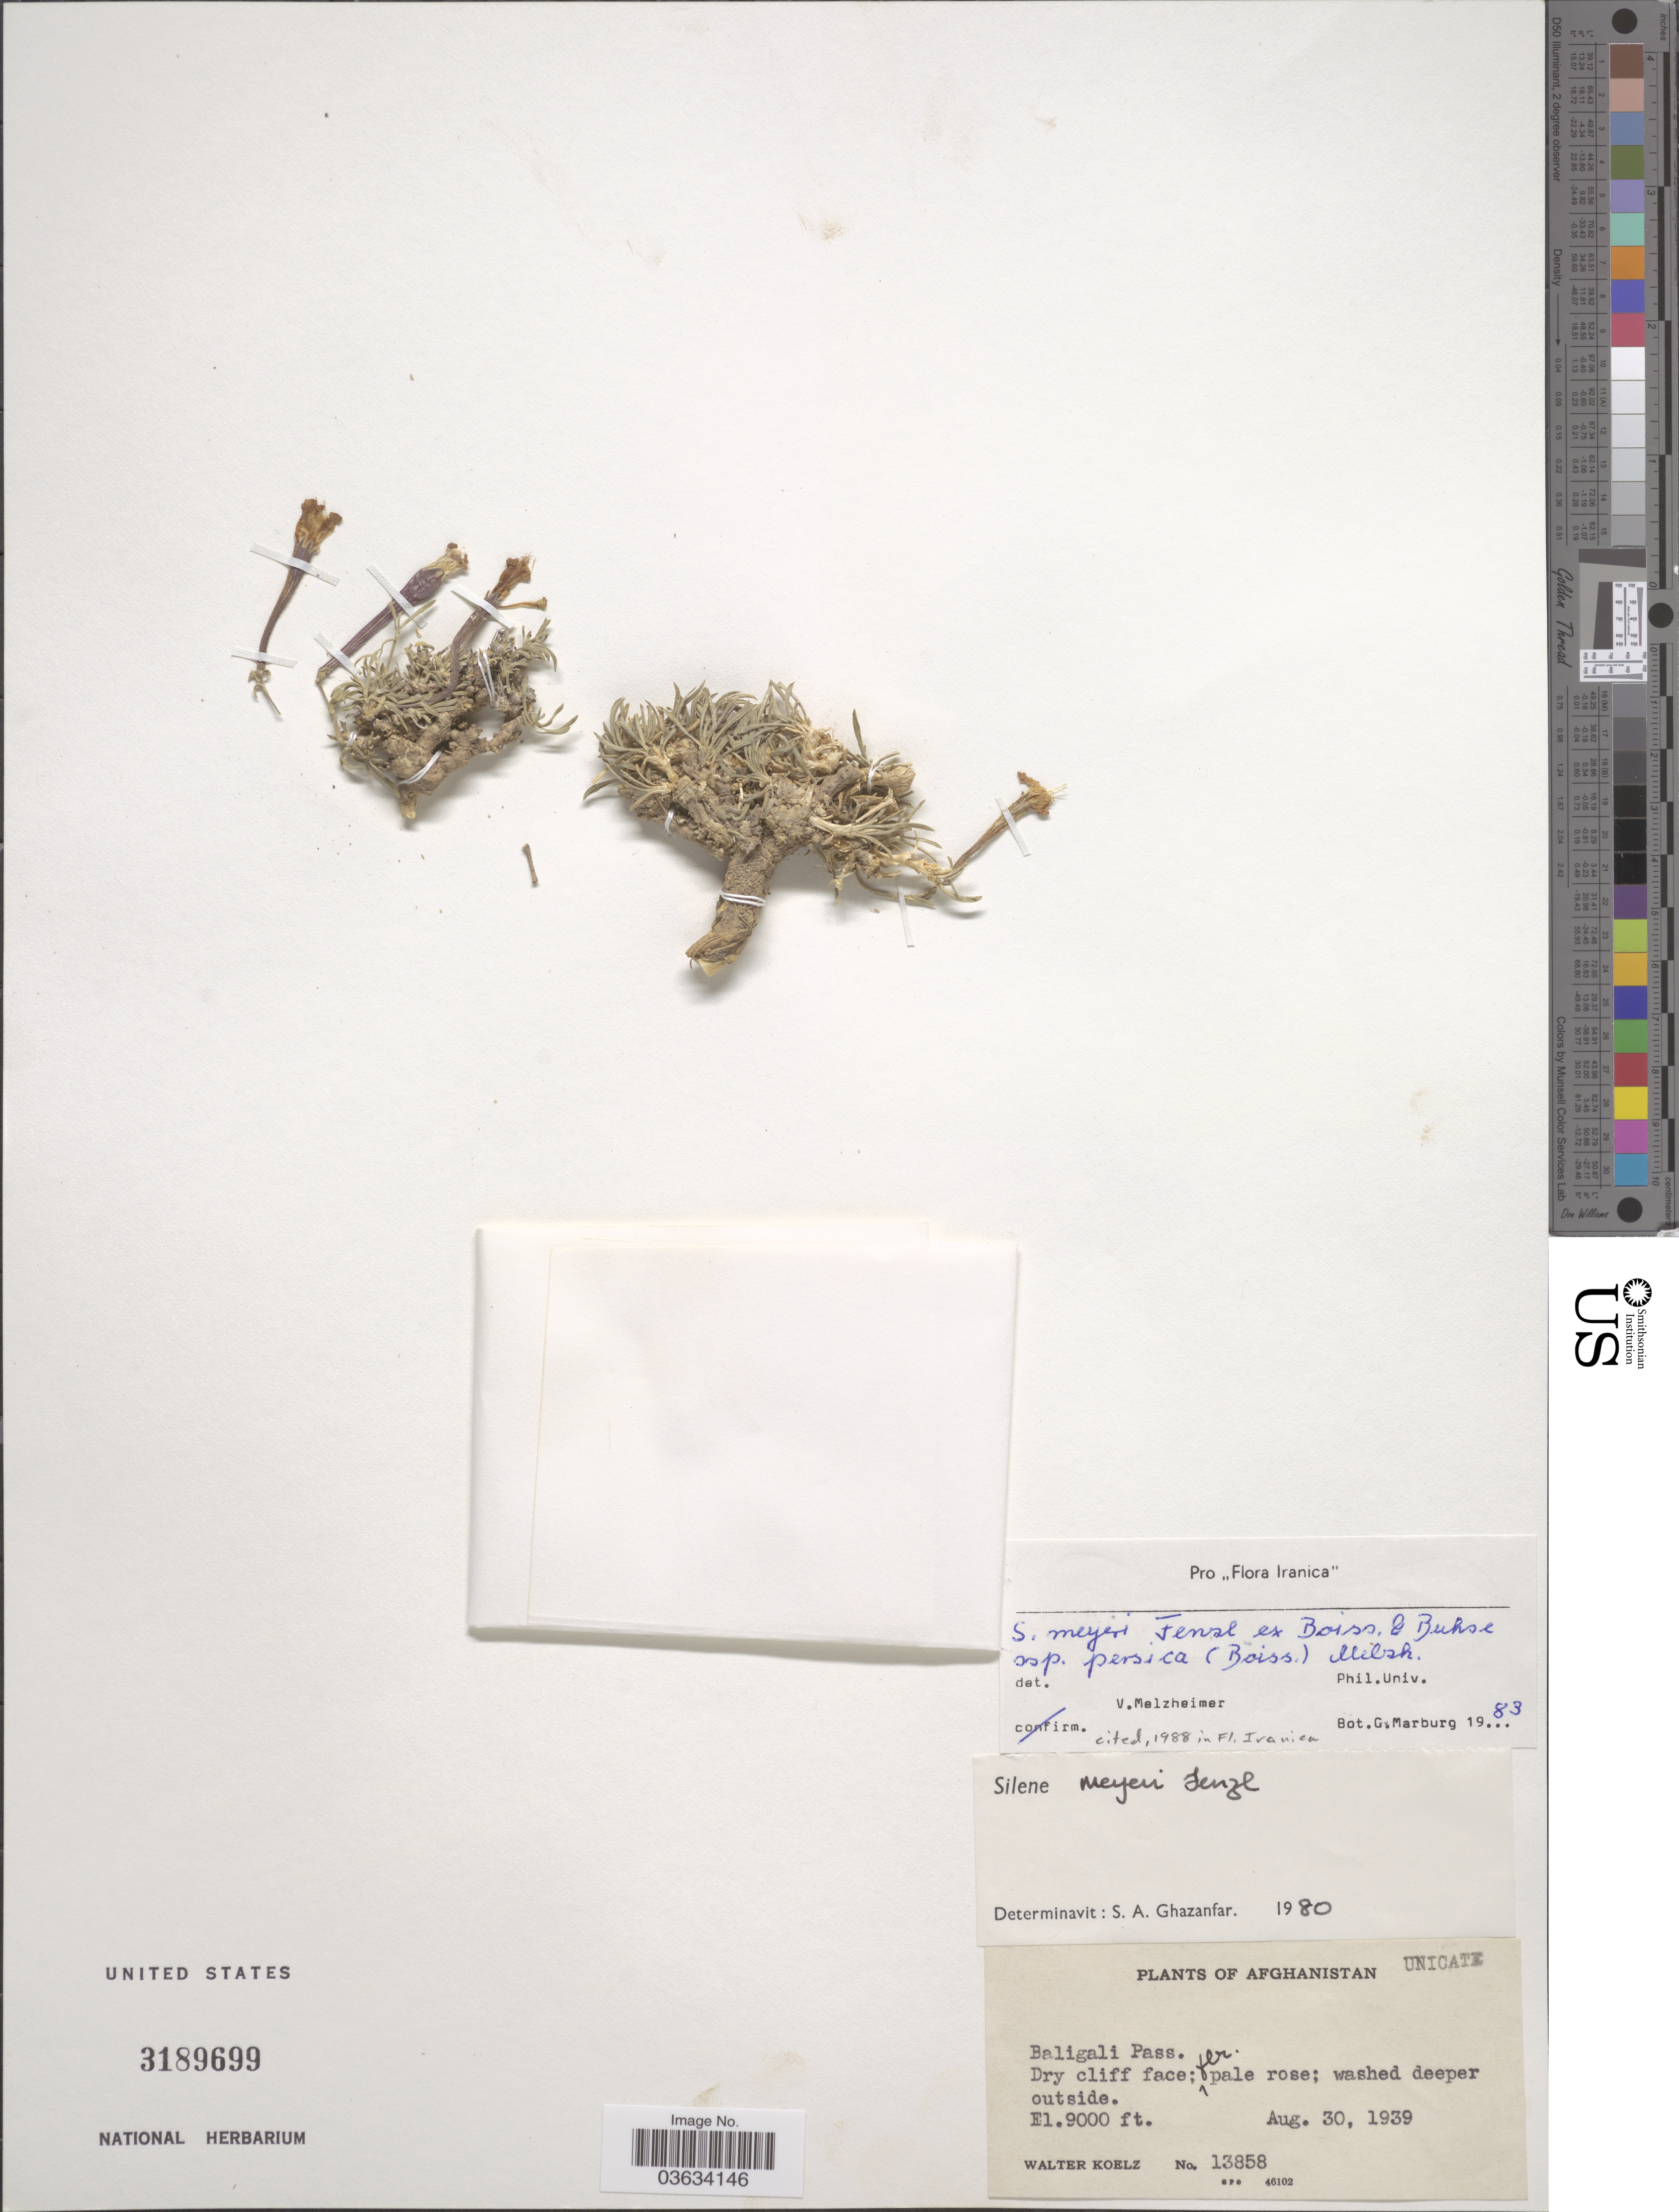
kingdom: Plantae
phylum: Tracheophyta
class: Magnoliopsida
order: Caryophyllales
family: Caryophyllaceae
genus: Silene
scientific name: Silene meyeri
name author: Fenzl ex Boiss. & Buhse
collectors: W. N. Koelz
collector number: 13858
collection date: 1939-08-30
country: Afghanistan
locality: Baligali Pass.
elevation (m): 2743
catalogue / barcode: US 3189699